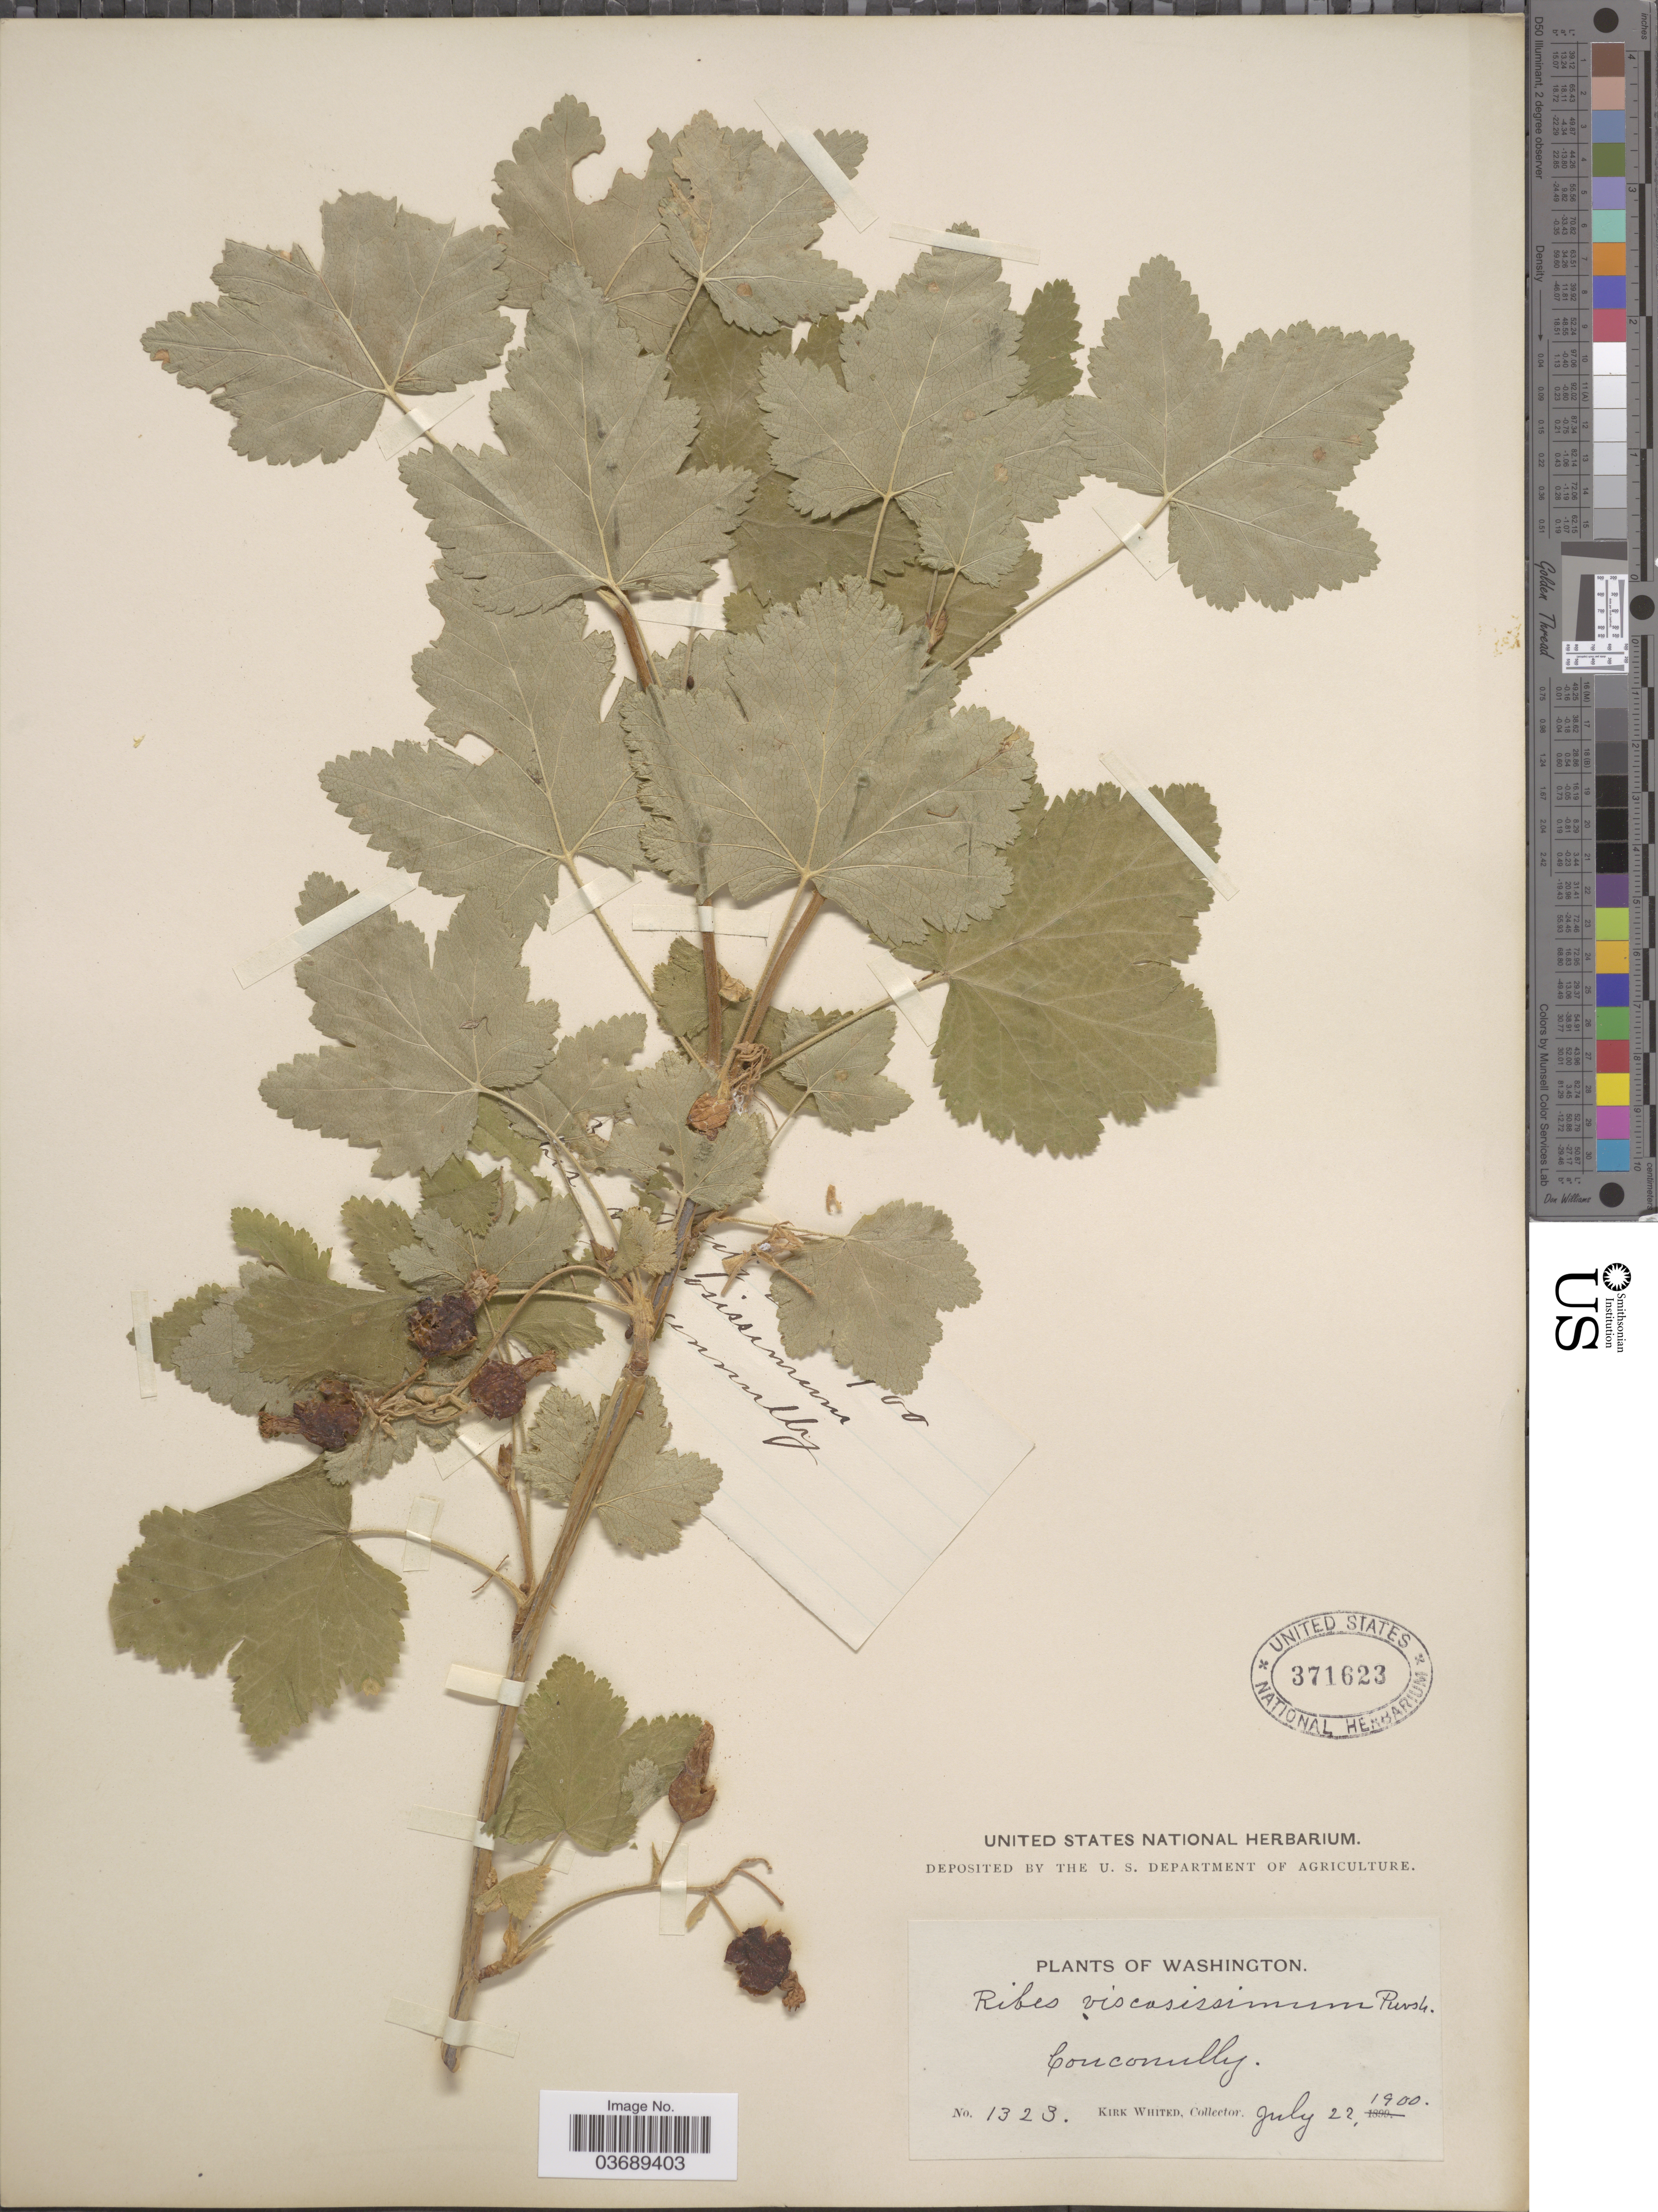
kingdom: Plantae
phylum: Tracheophyta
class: Magnoliopsida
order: Saxifragales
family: Grossulariaceae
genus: Ribes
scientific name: Ribes viscosissimum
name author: Pursh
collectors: K. Whited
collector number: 1323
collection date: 1900-07-22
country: United States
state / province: Washington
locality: Conconully.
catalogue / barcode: US 371623